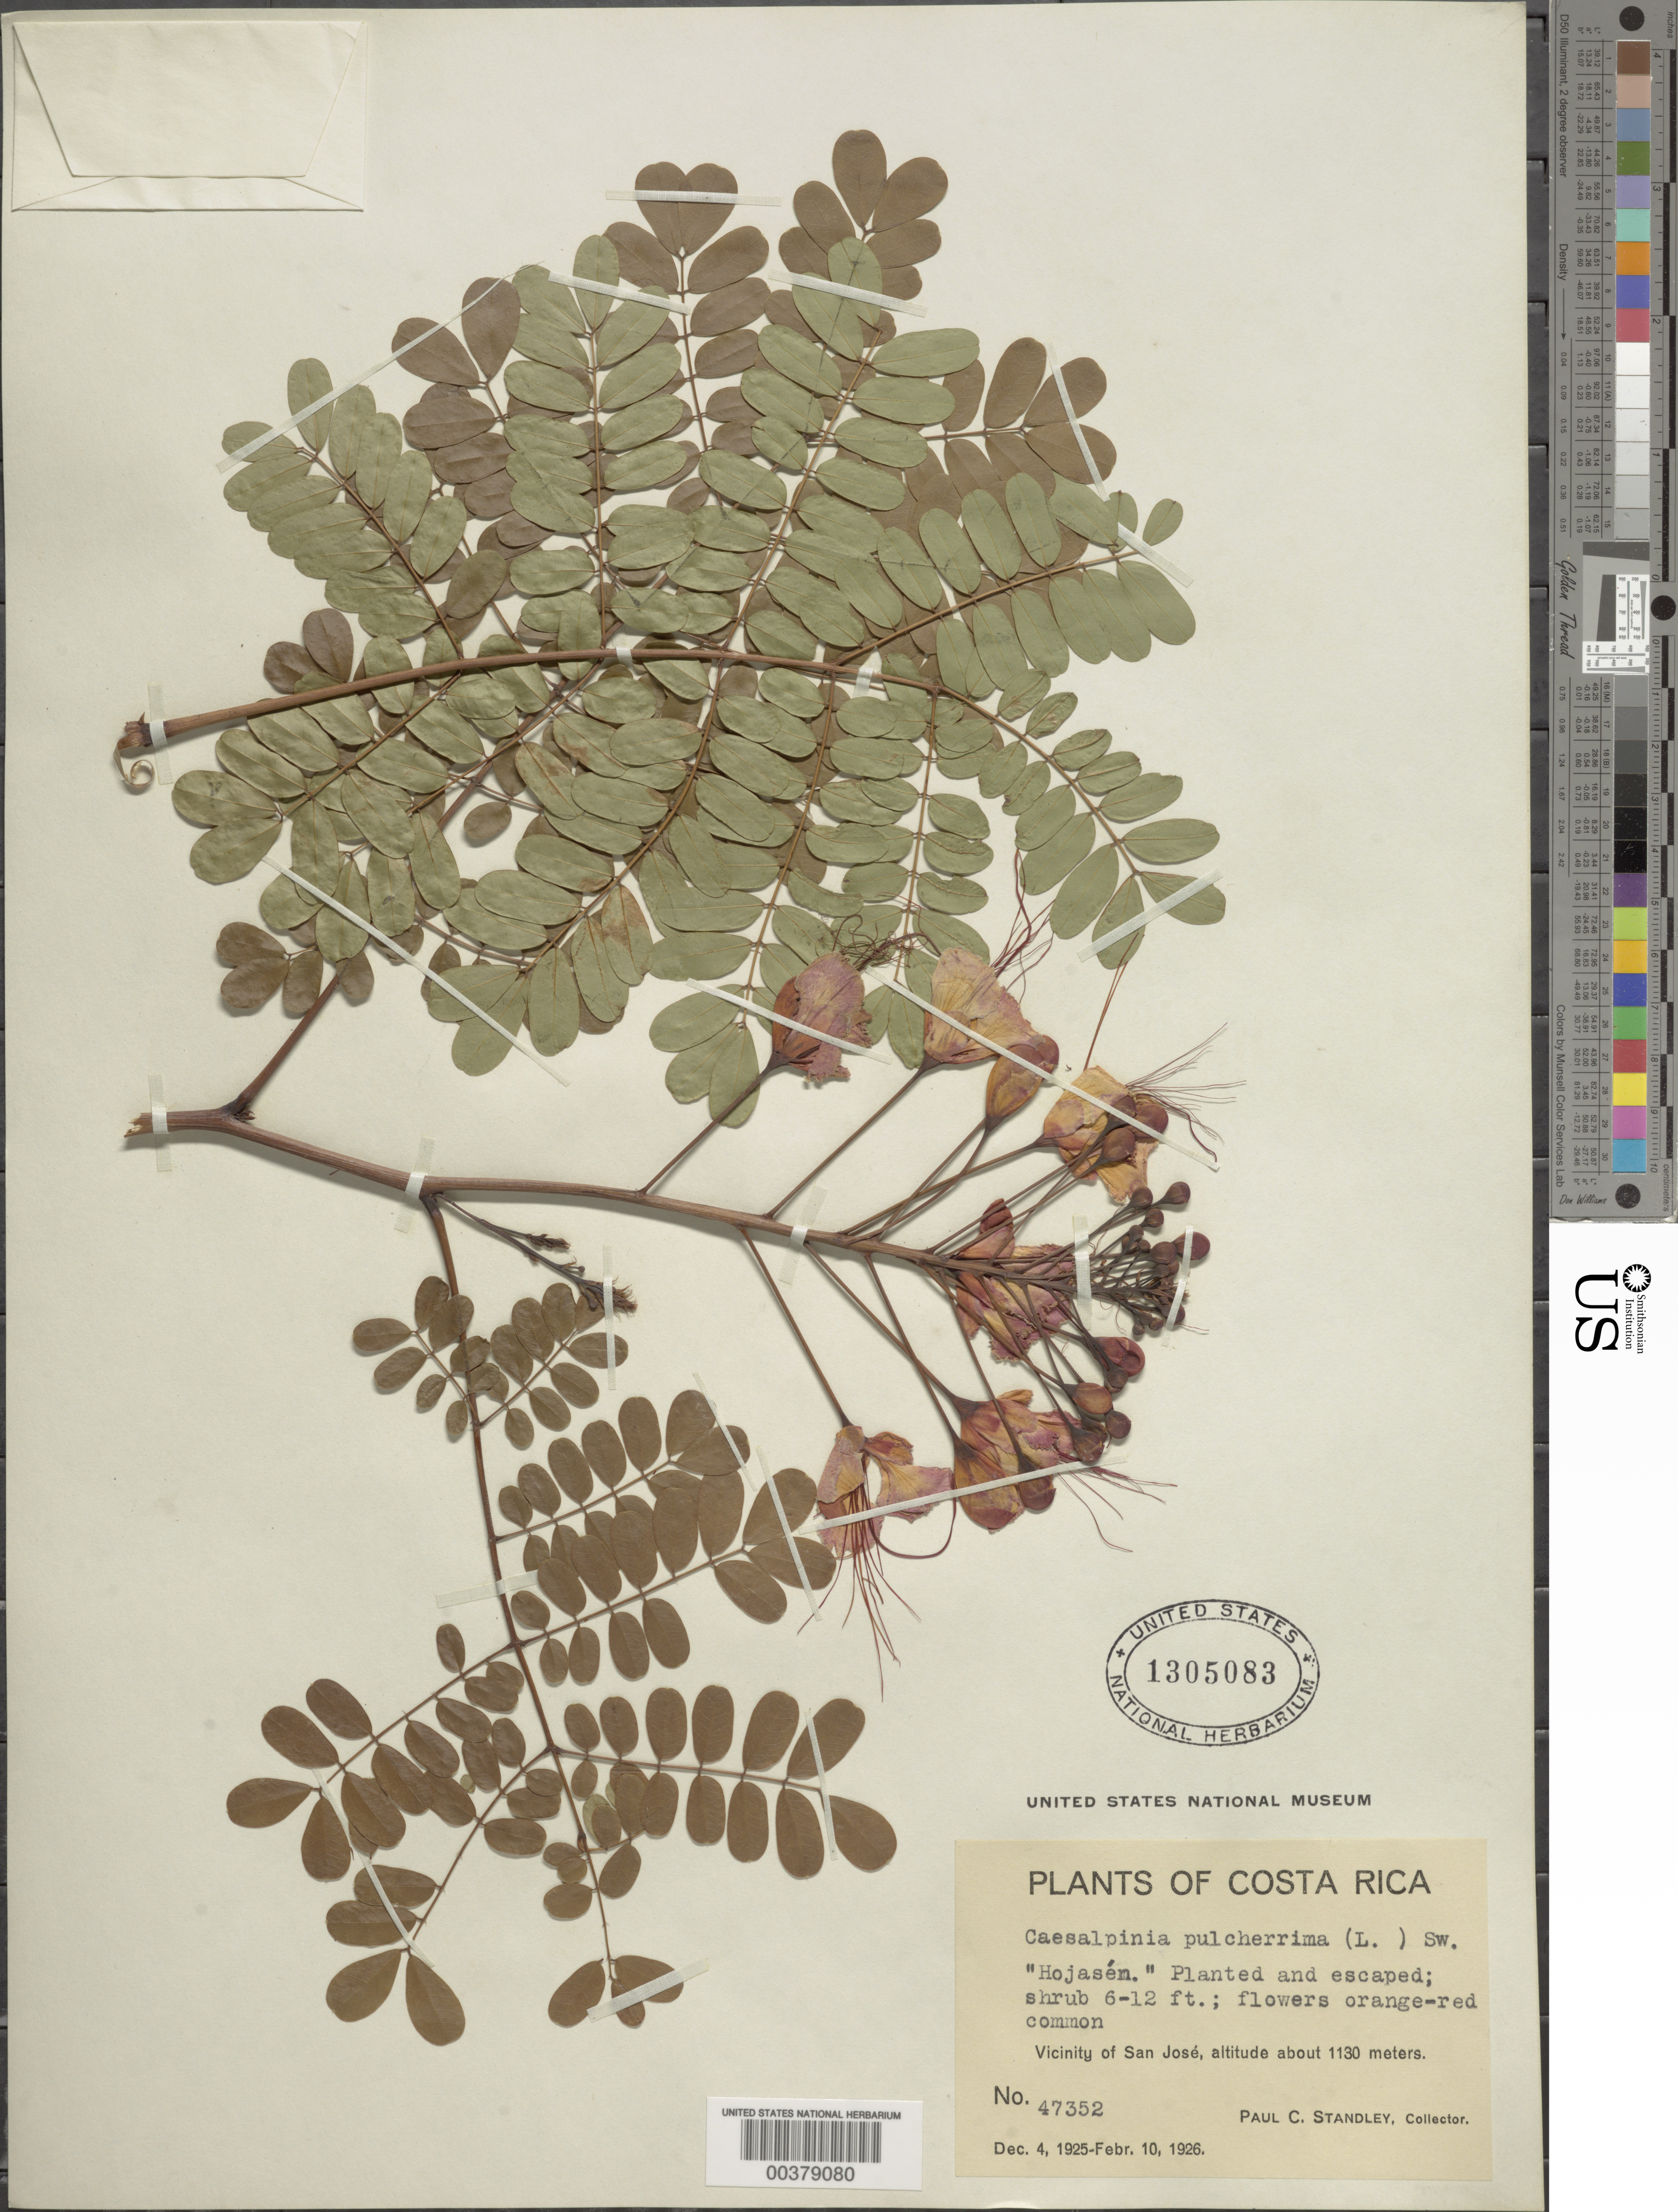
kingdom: Plantae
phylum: Tracheophyta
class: Magnoliopsida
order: Fabales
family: Fabaceae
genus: Caesalpinia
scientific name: Caesalpinia pulcherrima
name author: (L.) Sw.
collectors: P. C. Standley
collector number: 47352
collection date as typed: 04 Dec 1925 to 10 Feb 1926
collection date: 1925-12-04/1926-02-10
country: Costa Rica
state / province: San José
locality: Vicinity of San José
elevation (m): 1130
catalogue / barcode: US 1305083